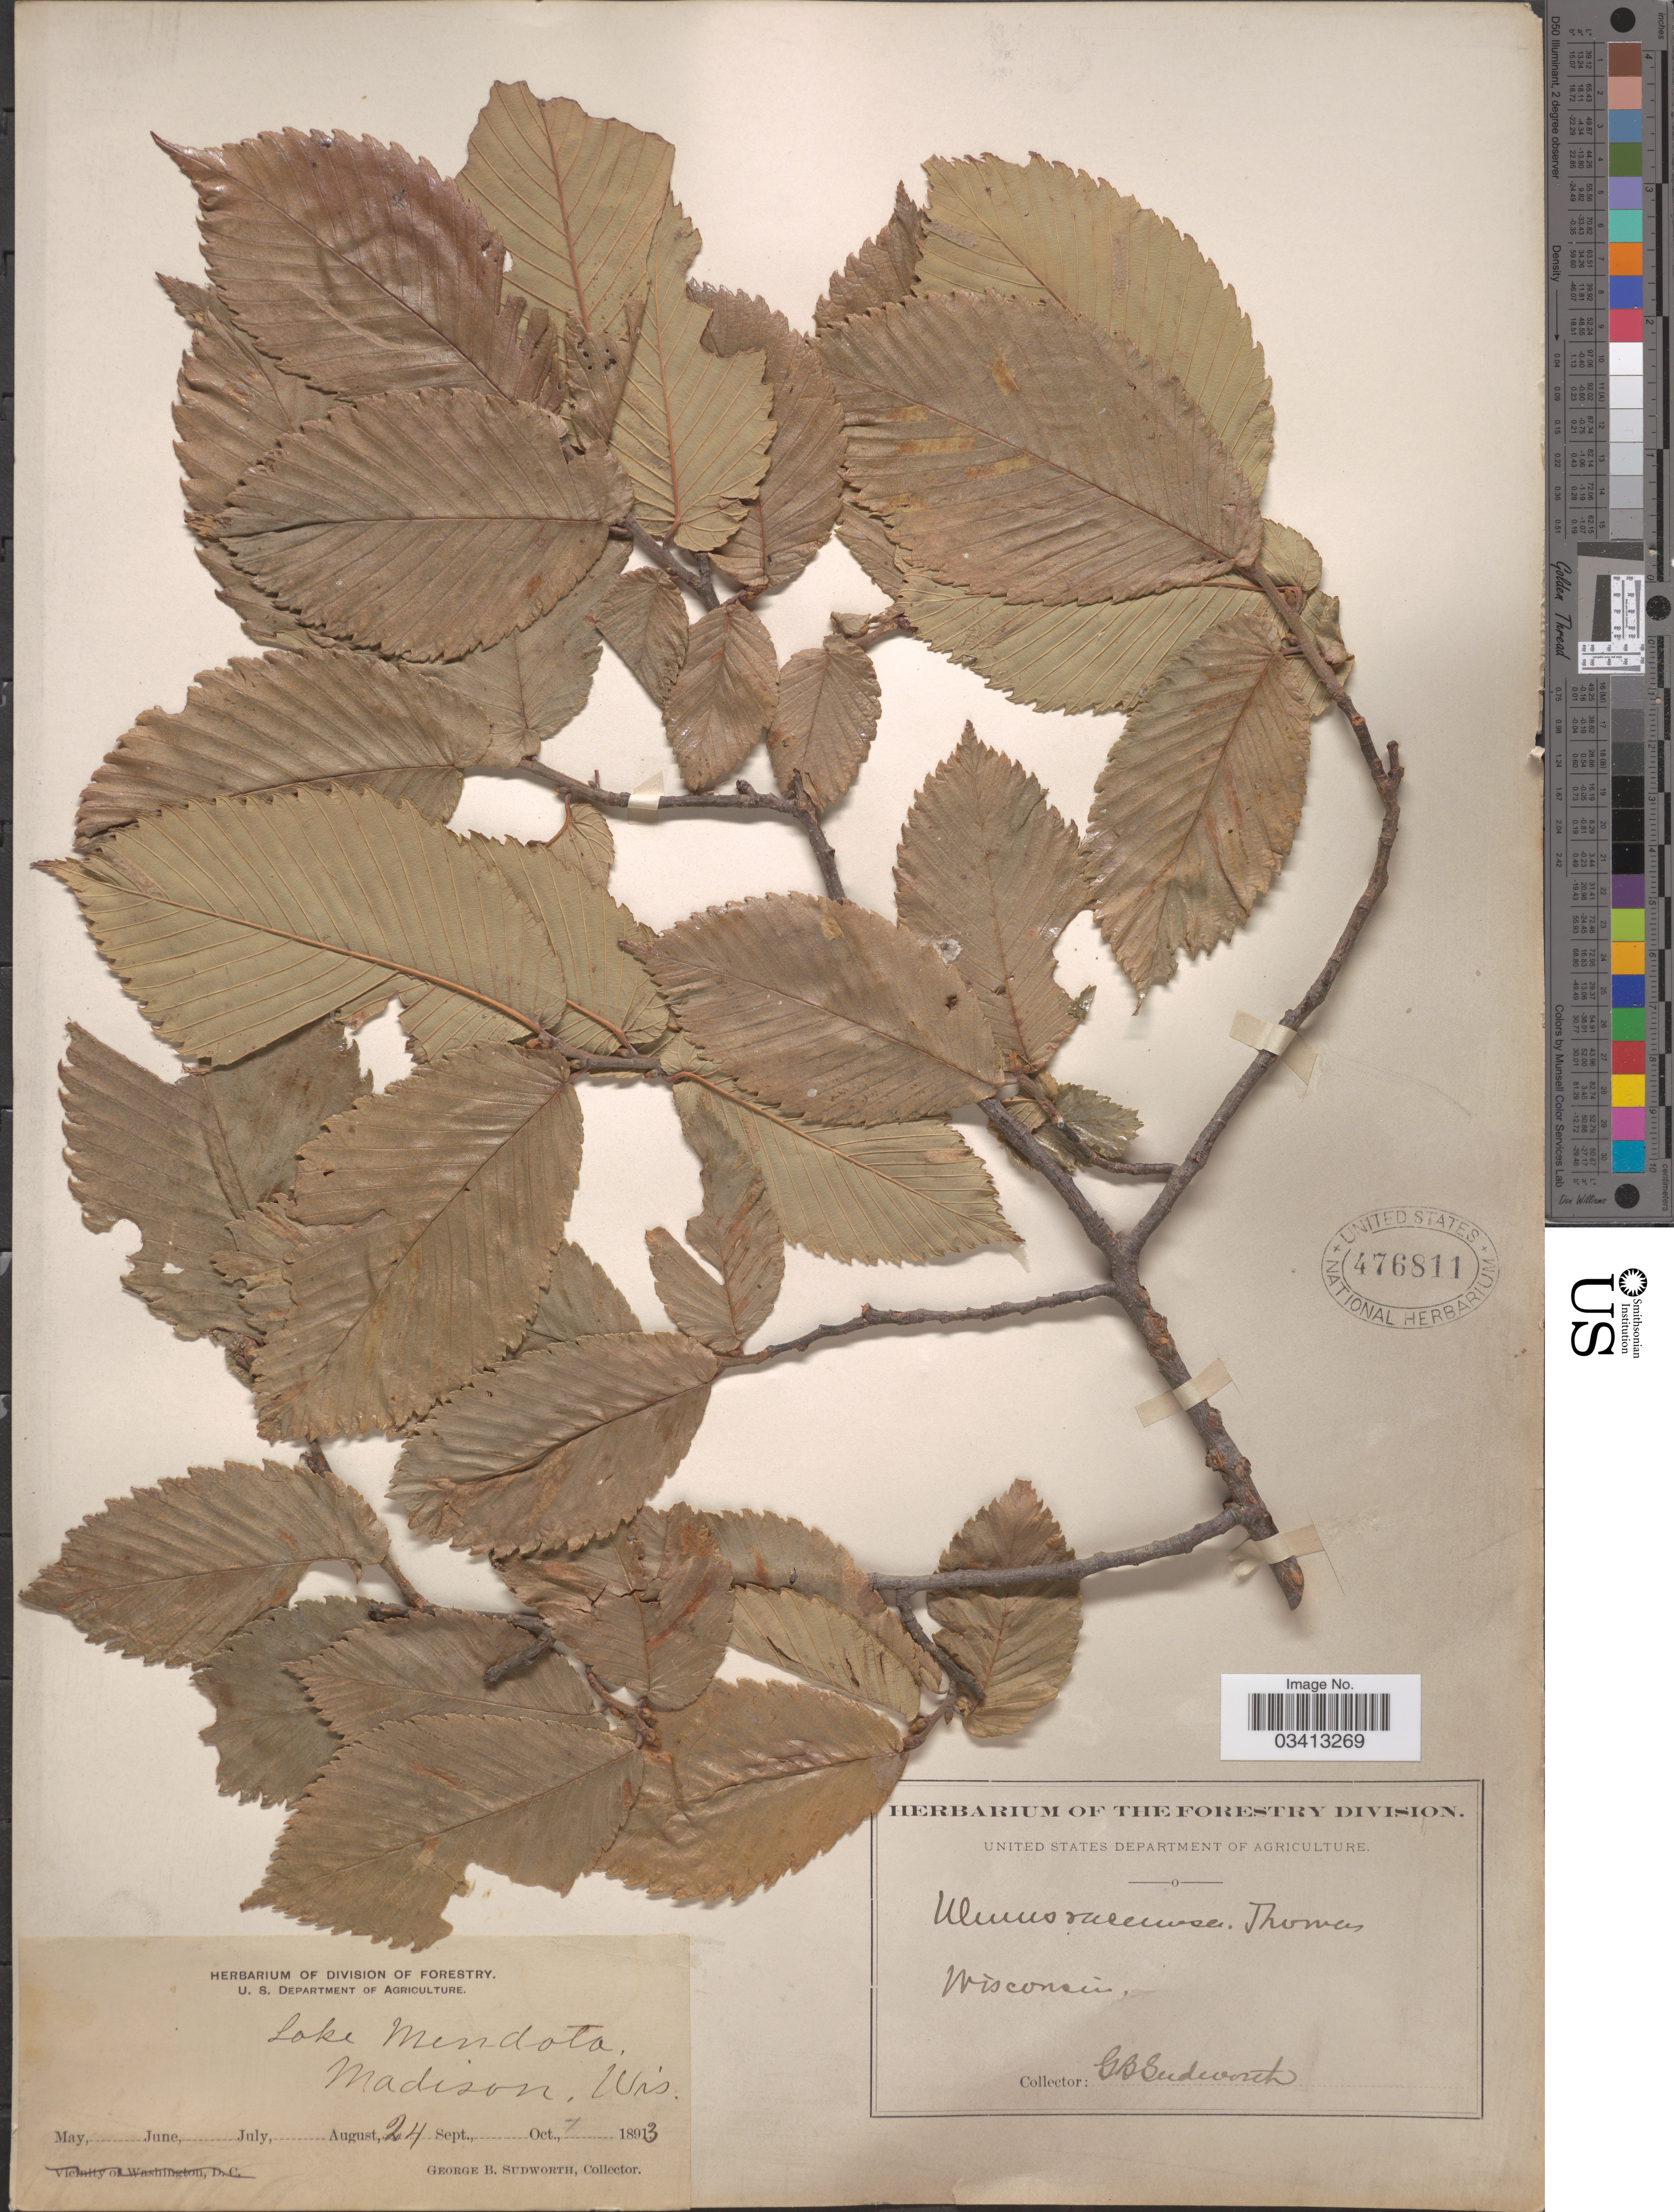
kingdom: Plantae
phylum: Tracheophyta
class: Magnoliopsida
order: Rosales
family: Ulmaceae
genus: Ulmus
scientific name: Ulmus thomasii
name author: Sarg.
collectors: G. B. Sudworth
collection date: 1893-08-24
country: United States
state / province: Wisconsin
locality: Lake Mendota. Madison.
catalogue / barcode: US 476811